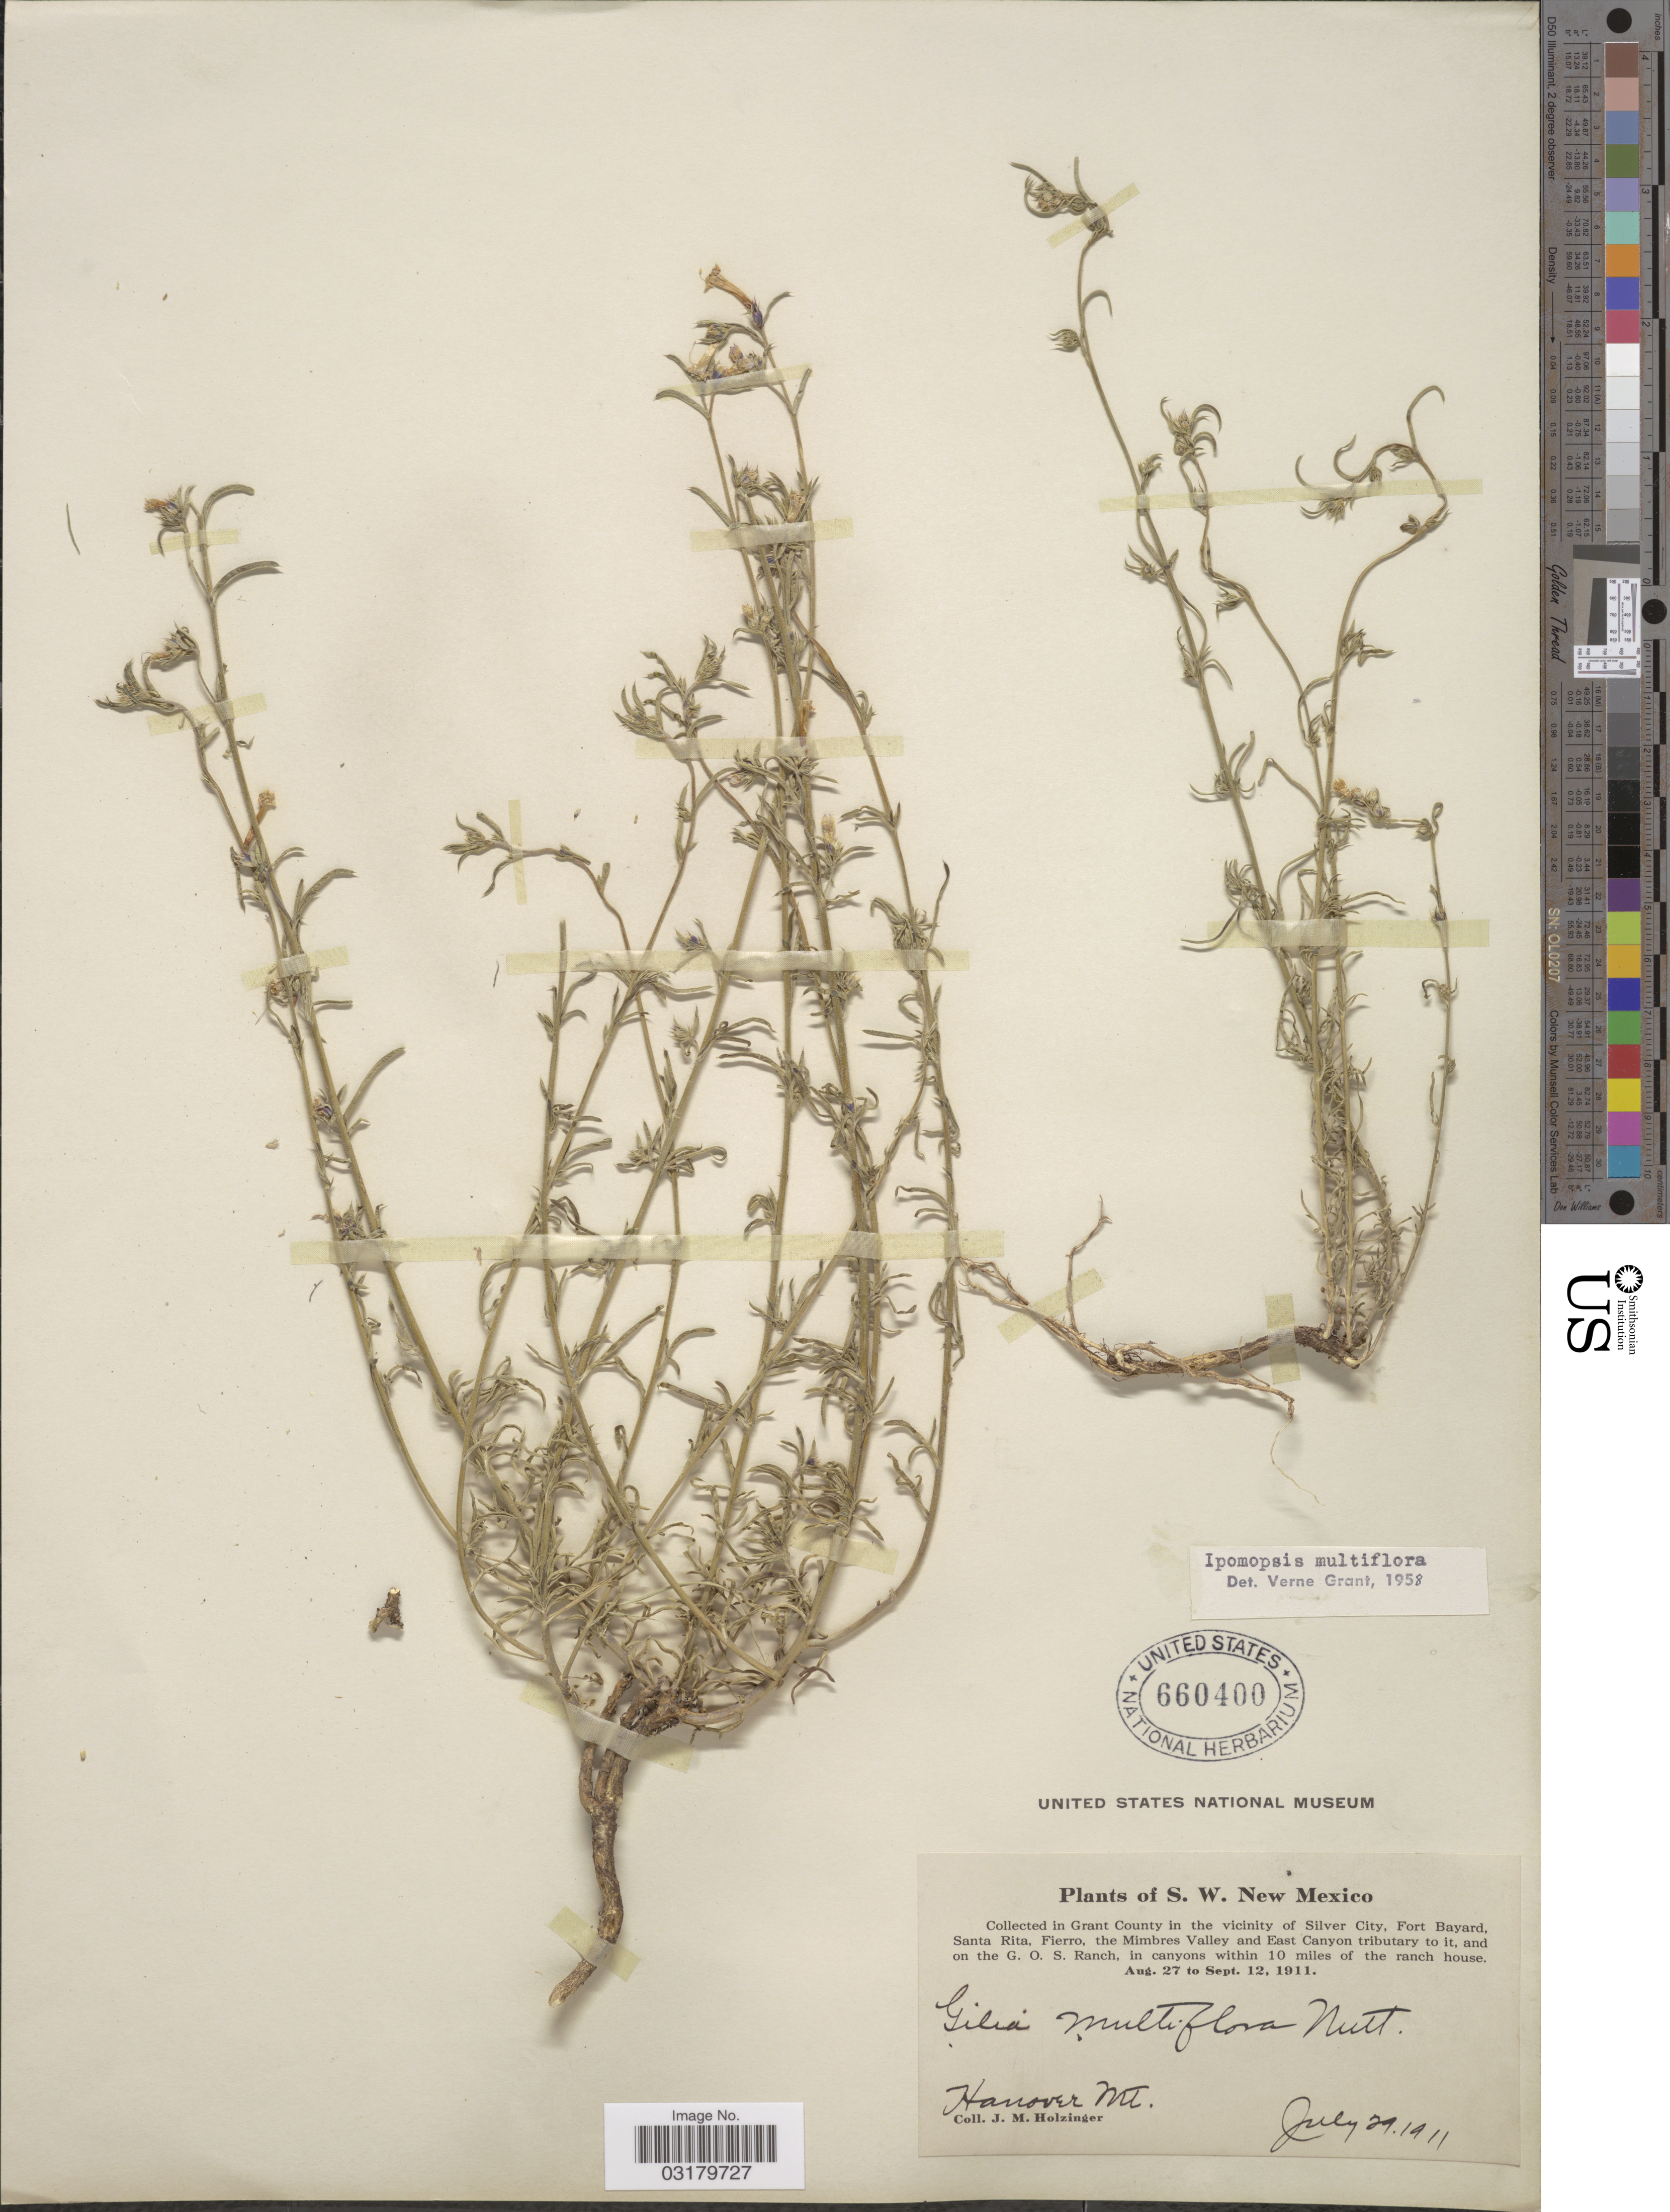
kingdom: Plantae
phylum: Tracheophyta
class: Magnoliopsida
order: Ericales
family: Polemoniaceae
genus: Ipomopsis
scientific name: Ipomopsis multiflora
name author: (Nutt.) V.E. Grant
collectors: J. M. Holzinger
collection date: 1911-07-29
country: United States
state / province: New Mexico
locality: S.W. New Mexico, in Grant County in the vicinity of Silver City, Fort Bayard, Santa Rita, Fierro, the Mimbres Valley and East Cayon tributary to it, and on the G. O. S. Ranch, in canyons within 10 miles of the ranch house. Hanover Mt.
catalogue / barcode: US 660400